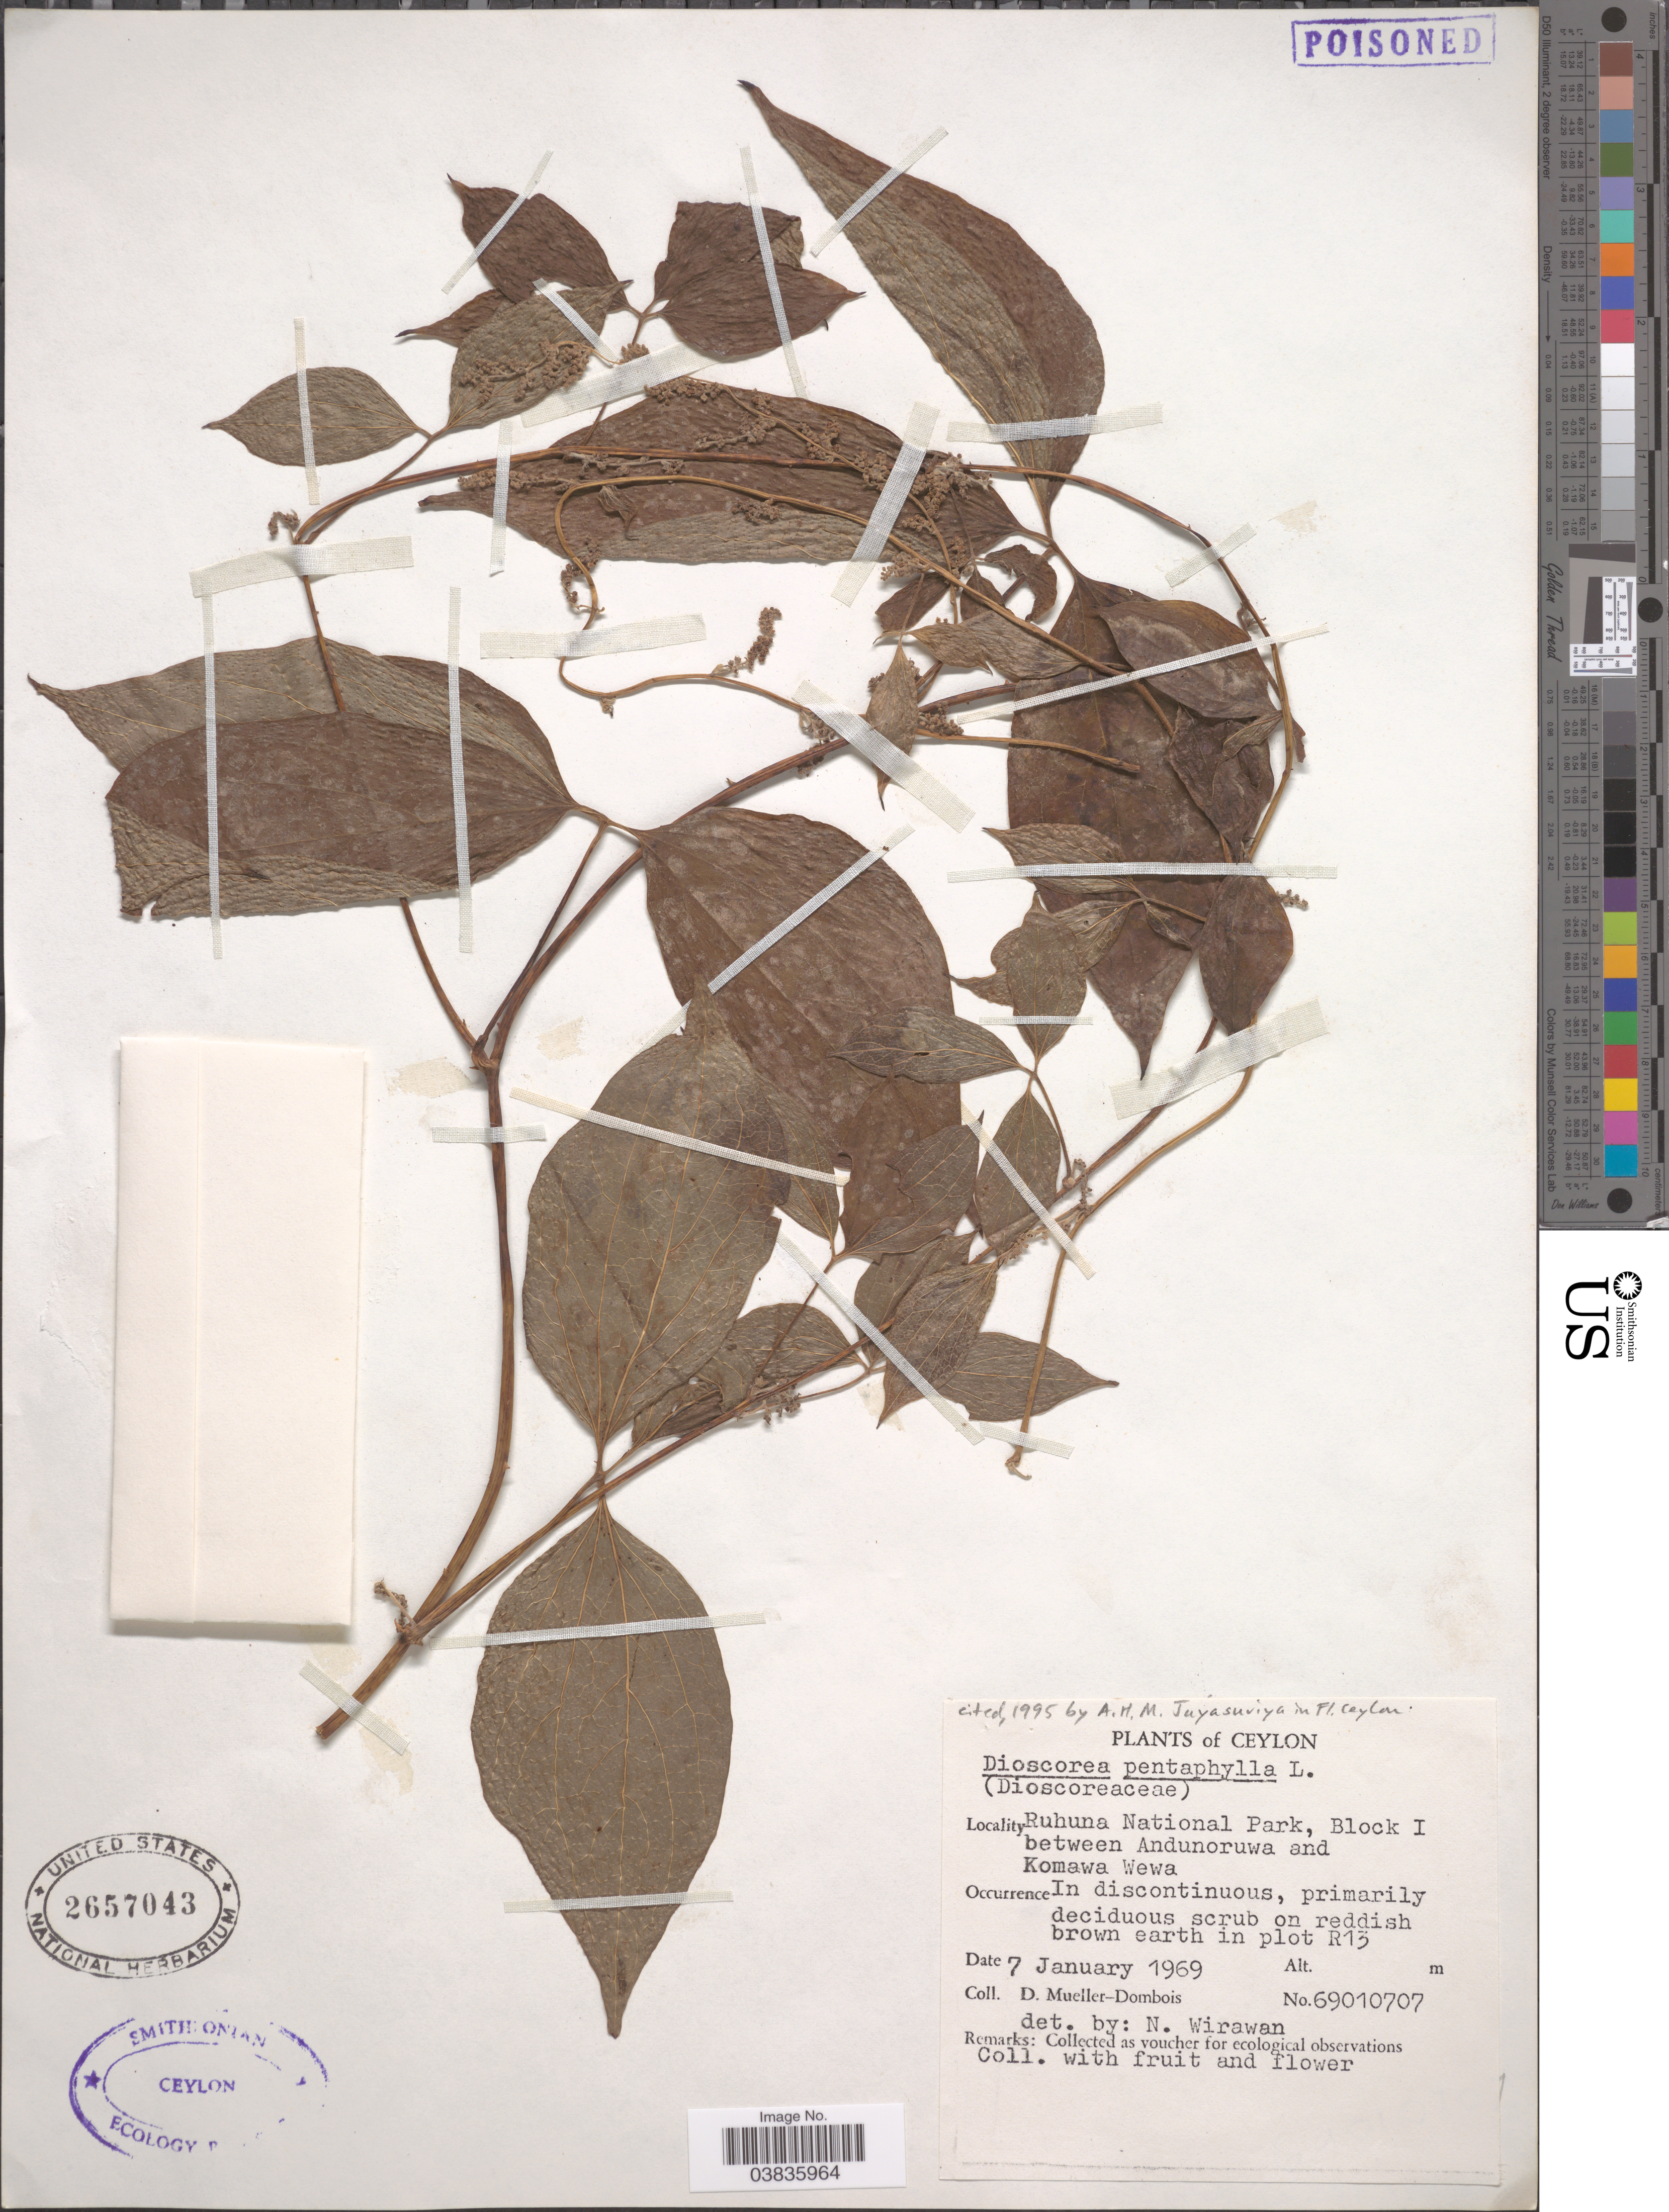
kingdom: Plantae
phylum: Tracheophyta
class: Liliopsida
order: Dioscoreales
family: Dioscoreaceae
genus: Dioscorea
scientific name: Dioscorea pentaphylla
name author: L.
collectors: D. Mueller-Dombois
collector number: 69010707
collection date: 1969-01-07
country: Sri Lanka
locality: Ceylon. Ruhuna National Park, Block I between Andunoruwa and Komawa Wewa. In discontinuous, primarily deciduous scrub on reddish brown earth in plot R13.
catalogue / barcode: US 2657043